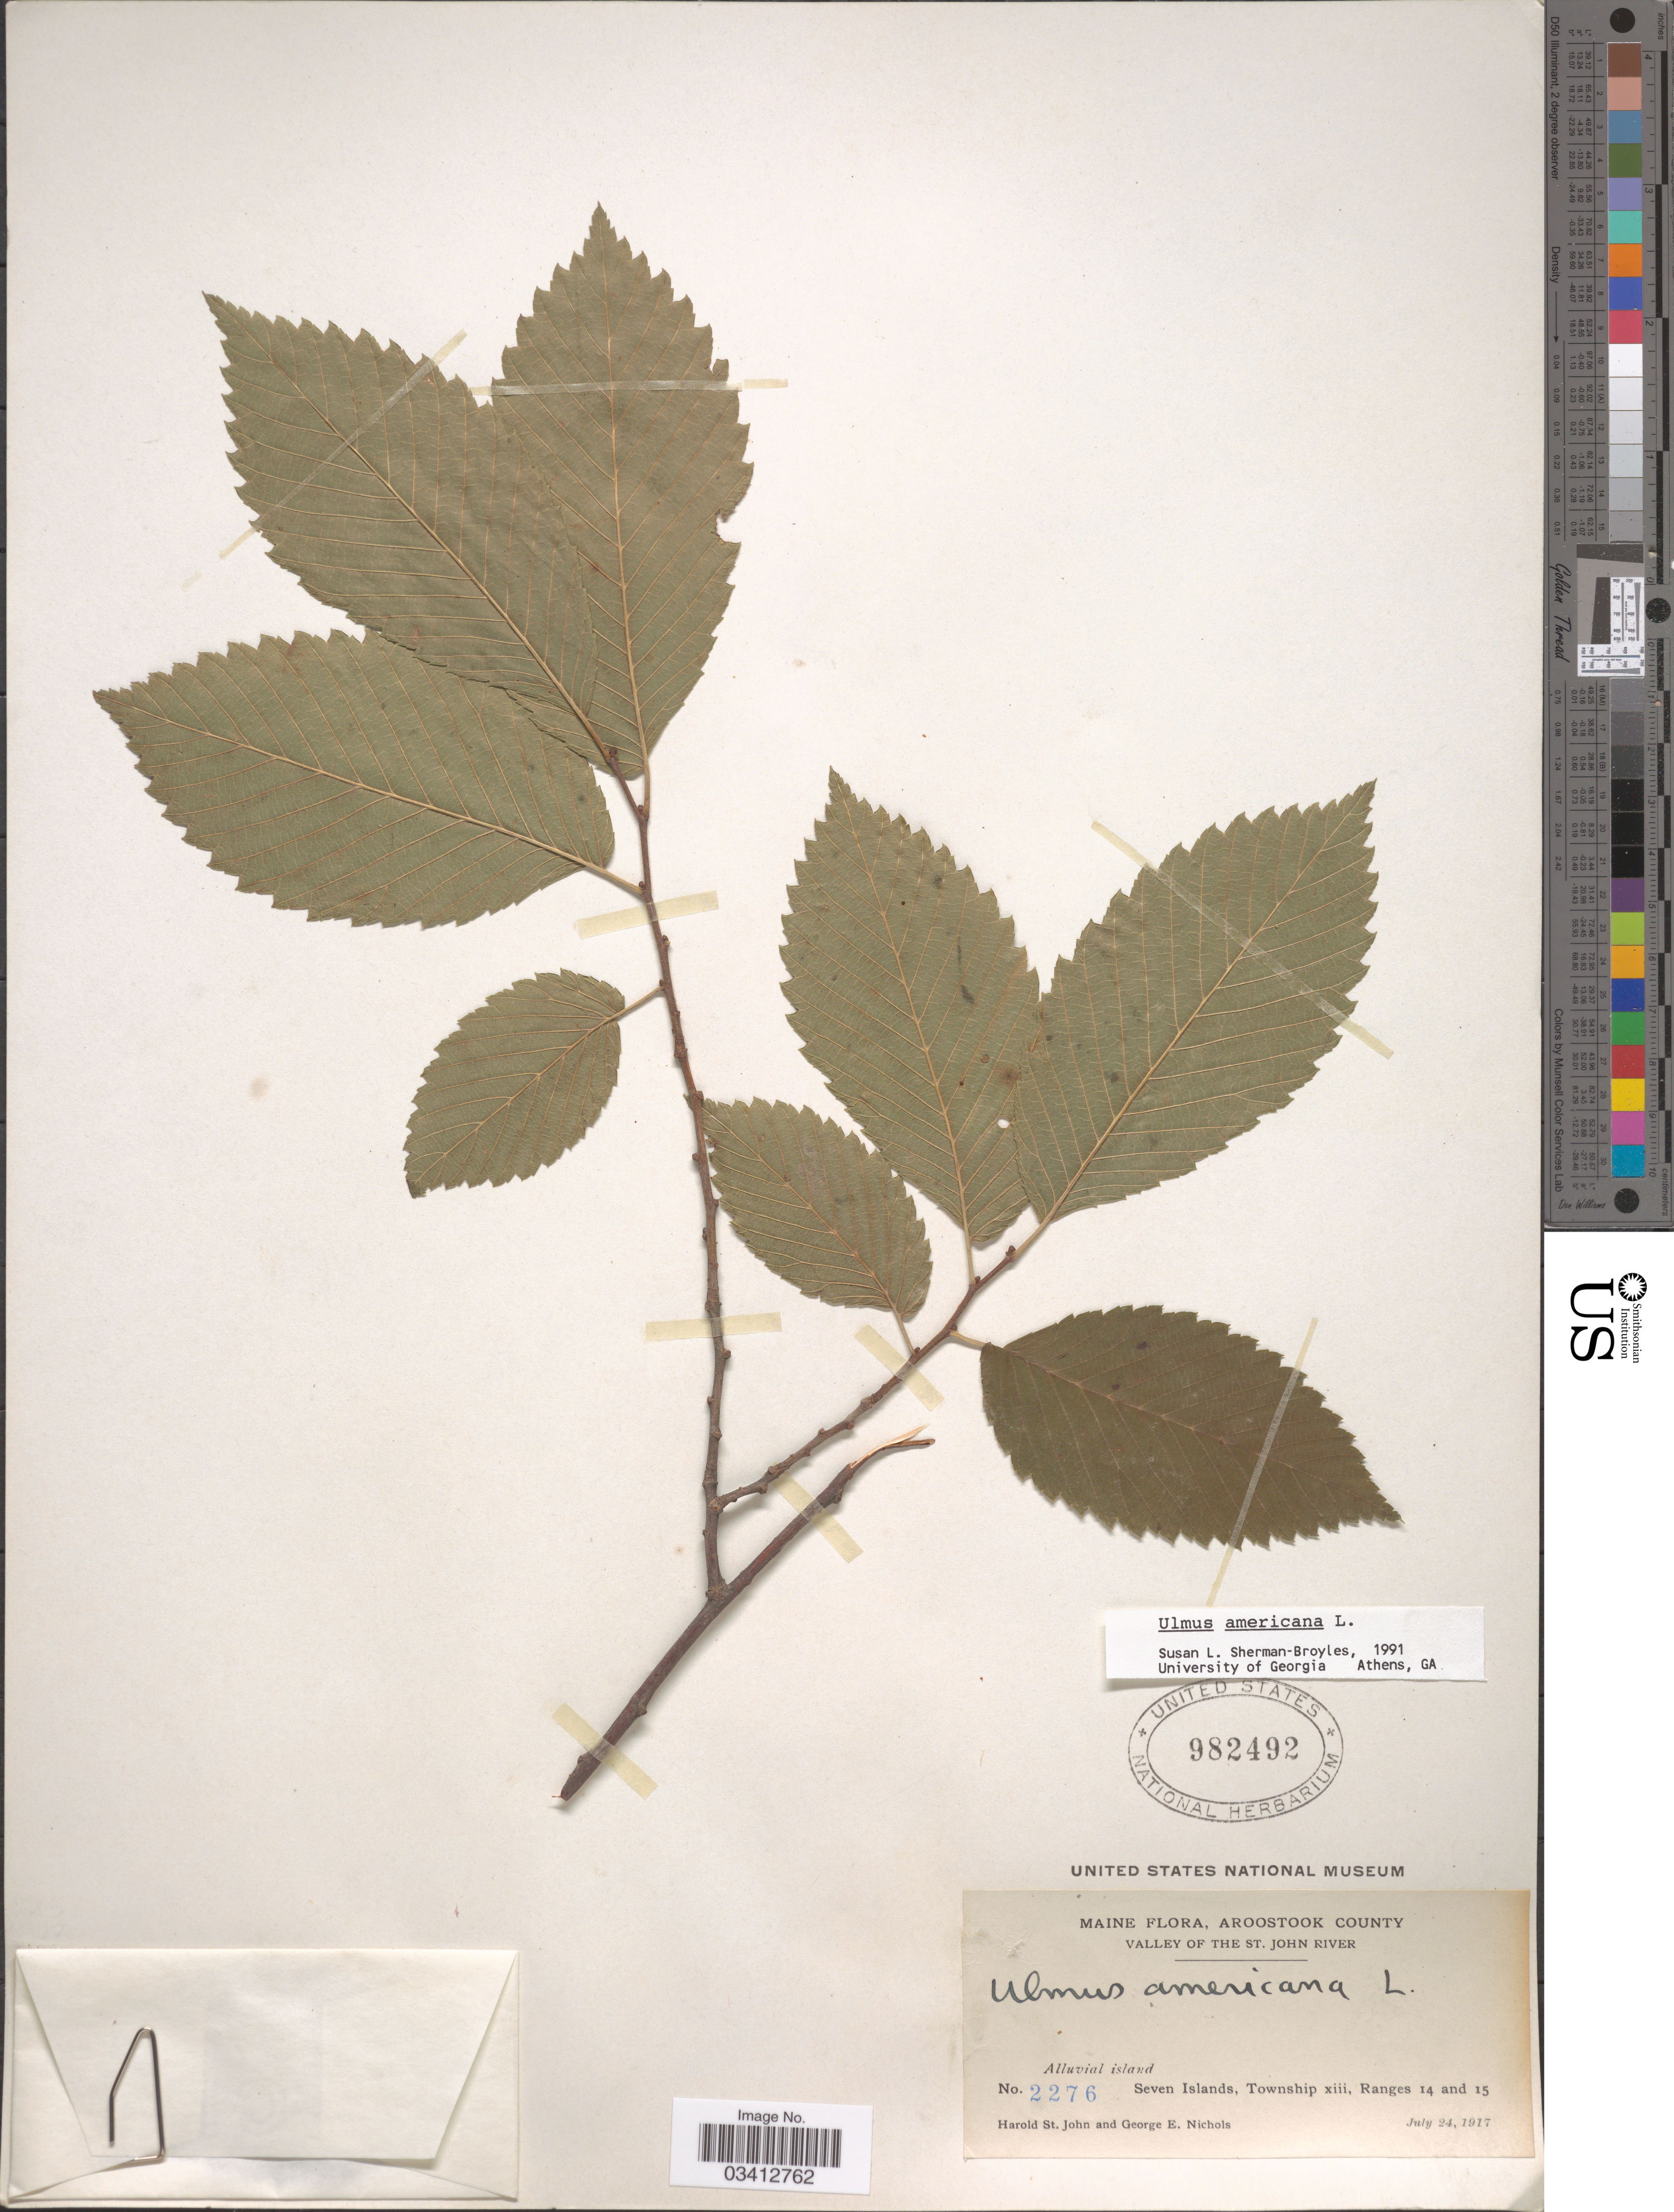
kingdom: Plantae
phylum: Tracheophyta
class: Magnoliopsida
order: Rosales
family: Ulmaceae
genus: Ulmus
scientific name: Ulmus americana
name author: L.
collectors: H. St. John & G. E. Nichols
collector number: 2276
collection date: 1917-07-24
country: United States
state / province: Maine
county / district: Aroostook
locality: Valley of the St. John River. Alluvial island. Seven Islands, Township xiii, Ranges 14 and 15.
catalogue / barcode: US 982492